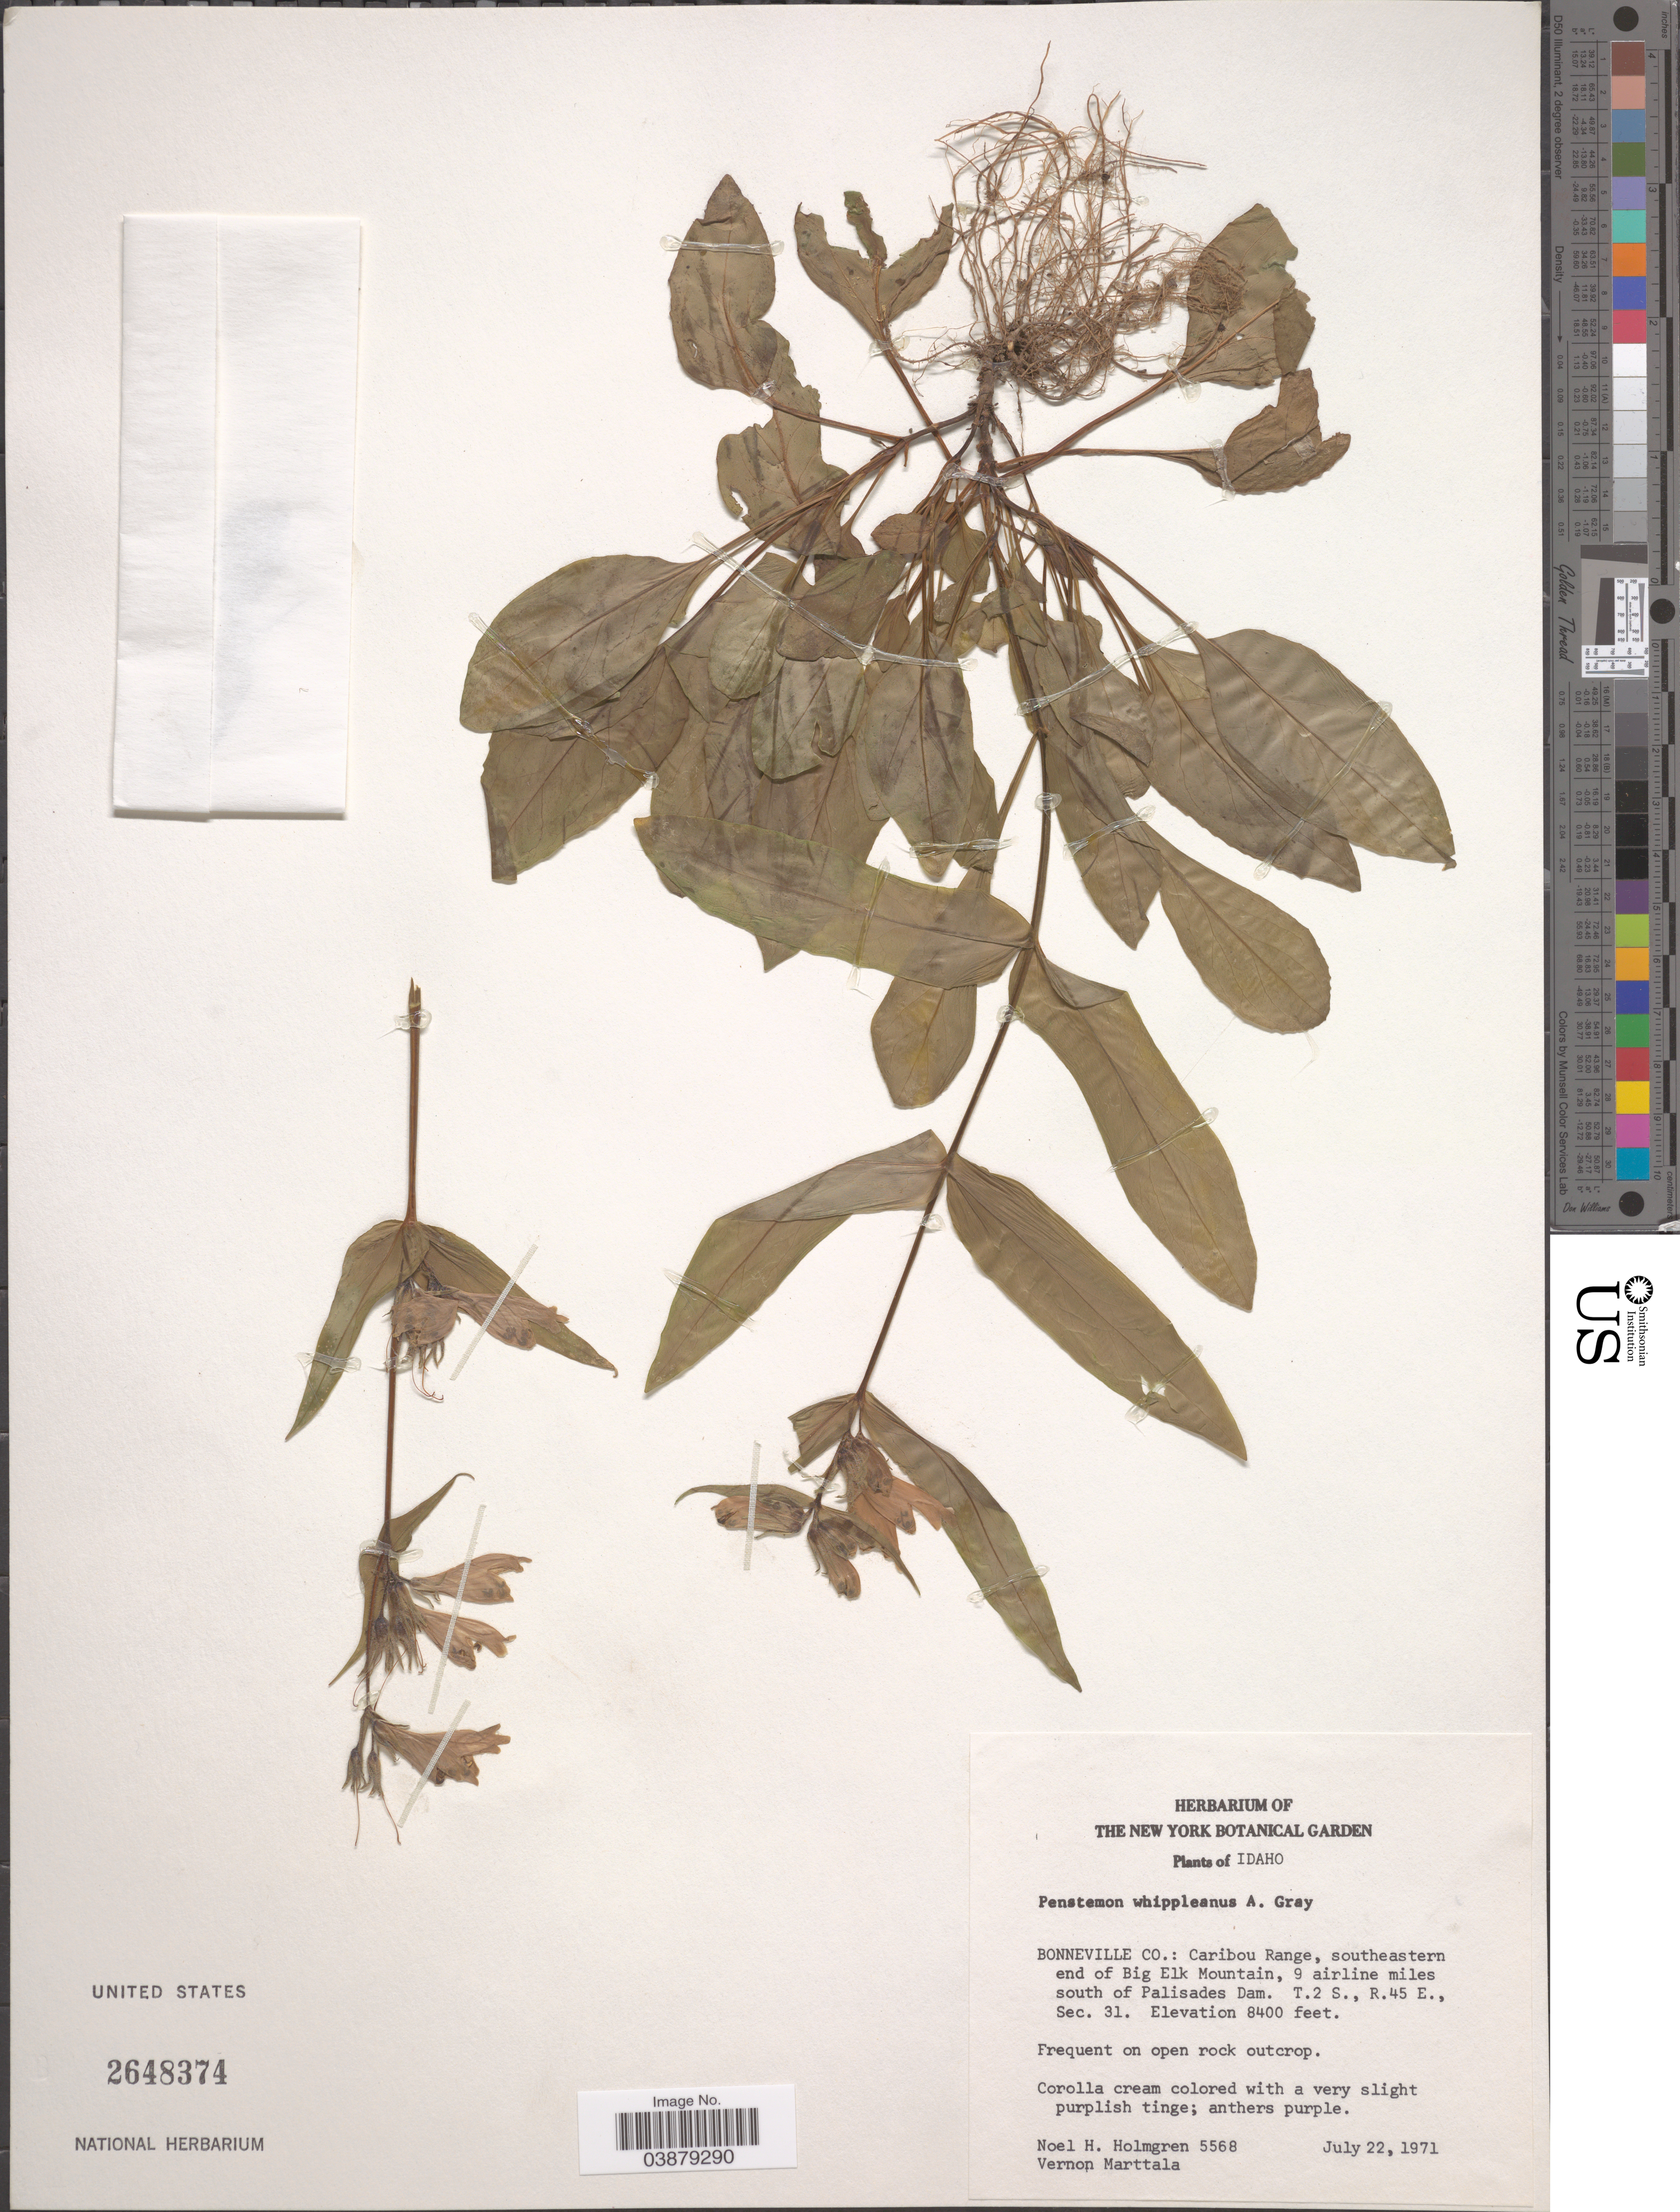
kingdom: Plantae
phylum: Tracheophyta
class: Magnoliopsida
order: Lamiales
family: Plantaginaceae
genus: Penstemon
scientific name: Penstemon whippleanus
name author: A. Gray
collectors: N. H. Holmgren & V. Marttala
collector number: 5568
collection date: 1971-07-22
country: United States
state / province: Idaho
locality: Bonneville Co.: Caribou Range, southeastern end of Big Elk Mountain, 9 airline miles south of Palisades Dam. T.2.S., R.45.E., Sec. 31.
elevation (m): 2560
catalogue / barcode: US 2648374